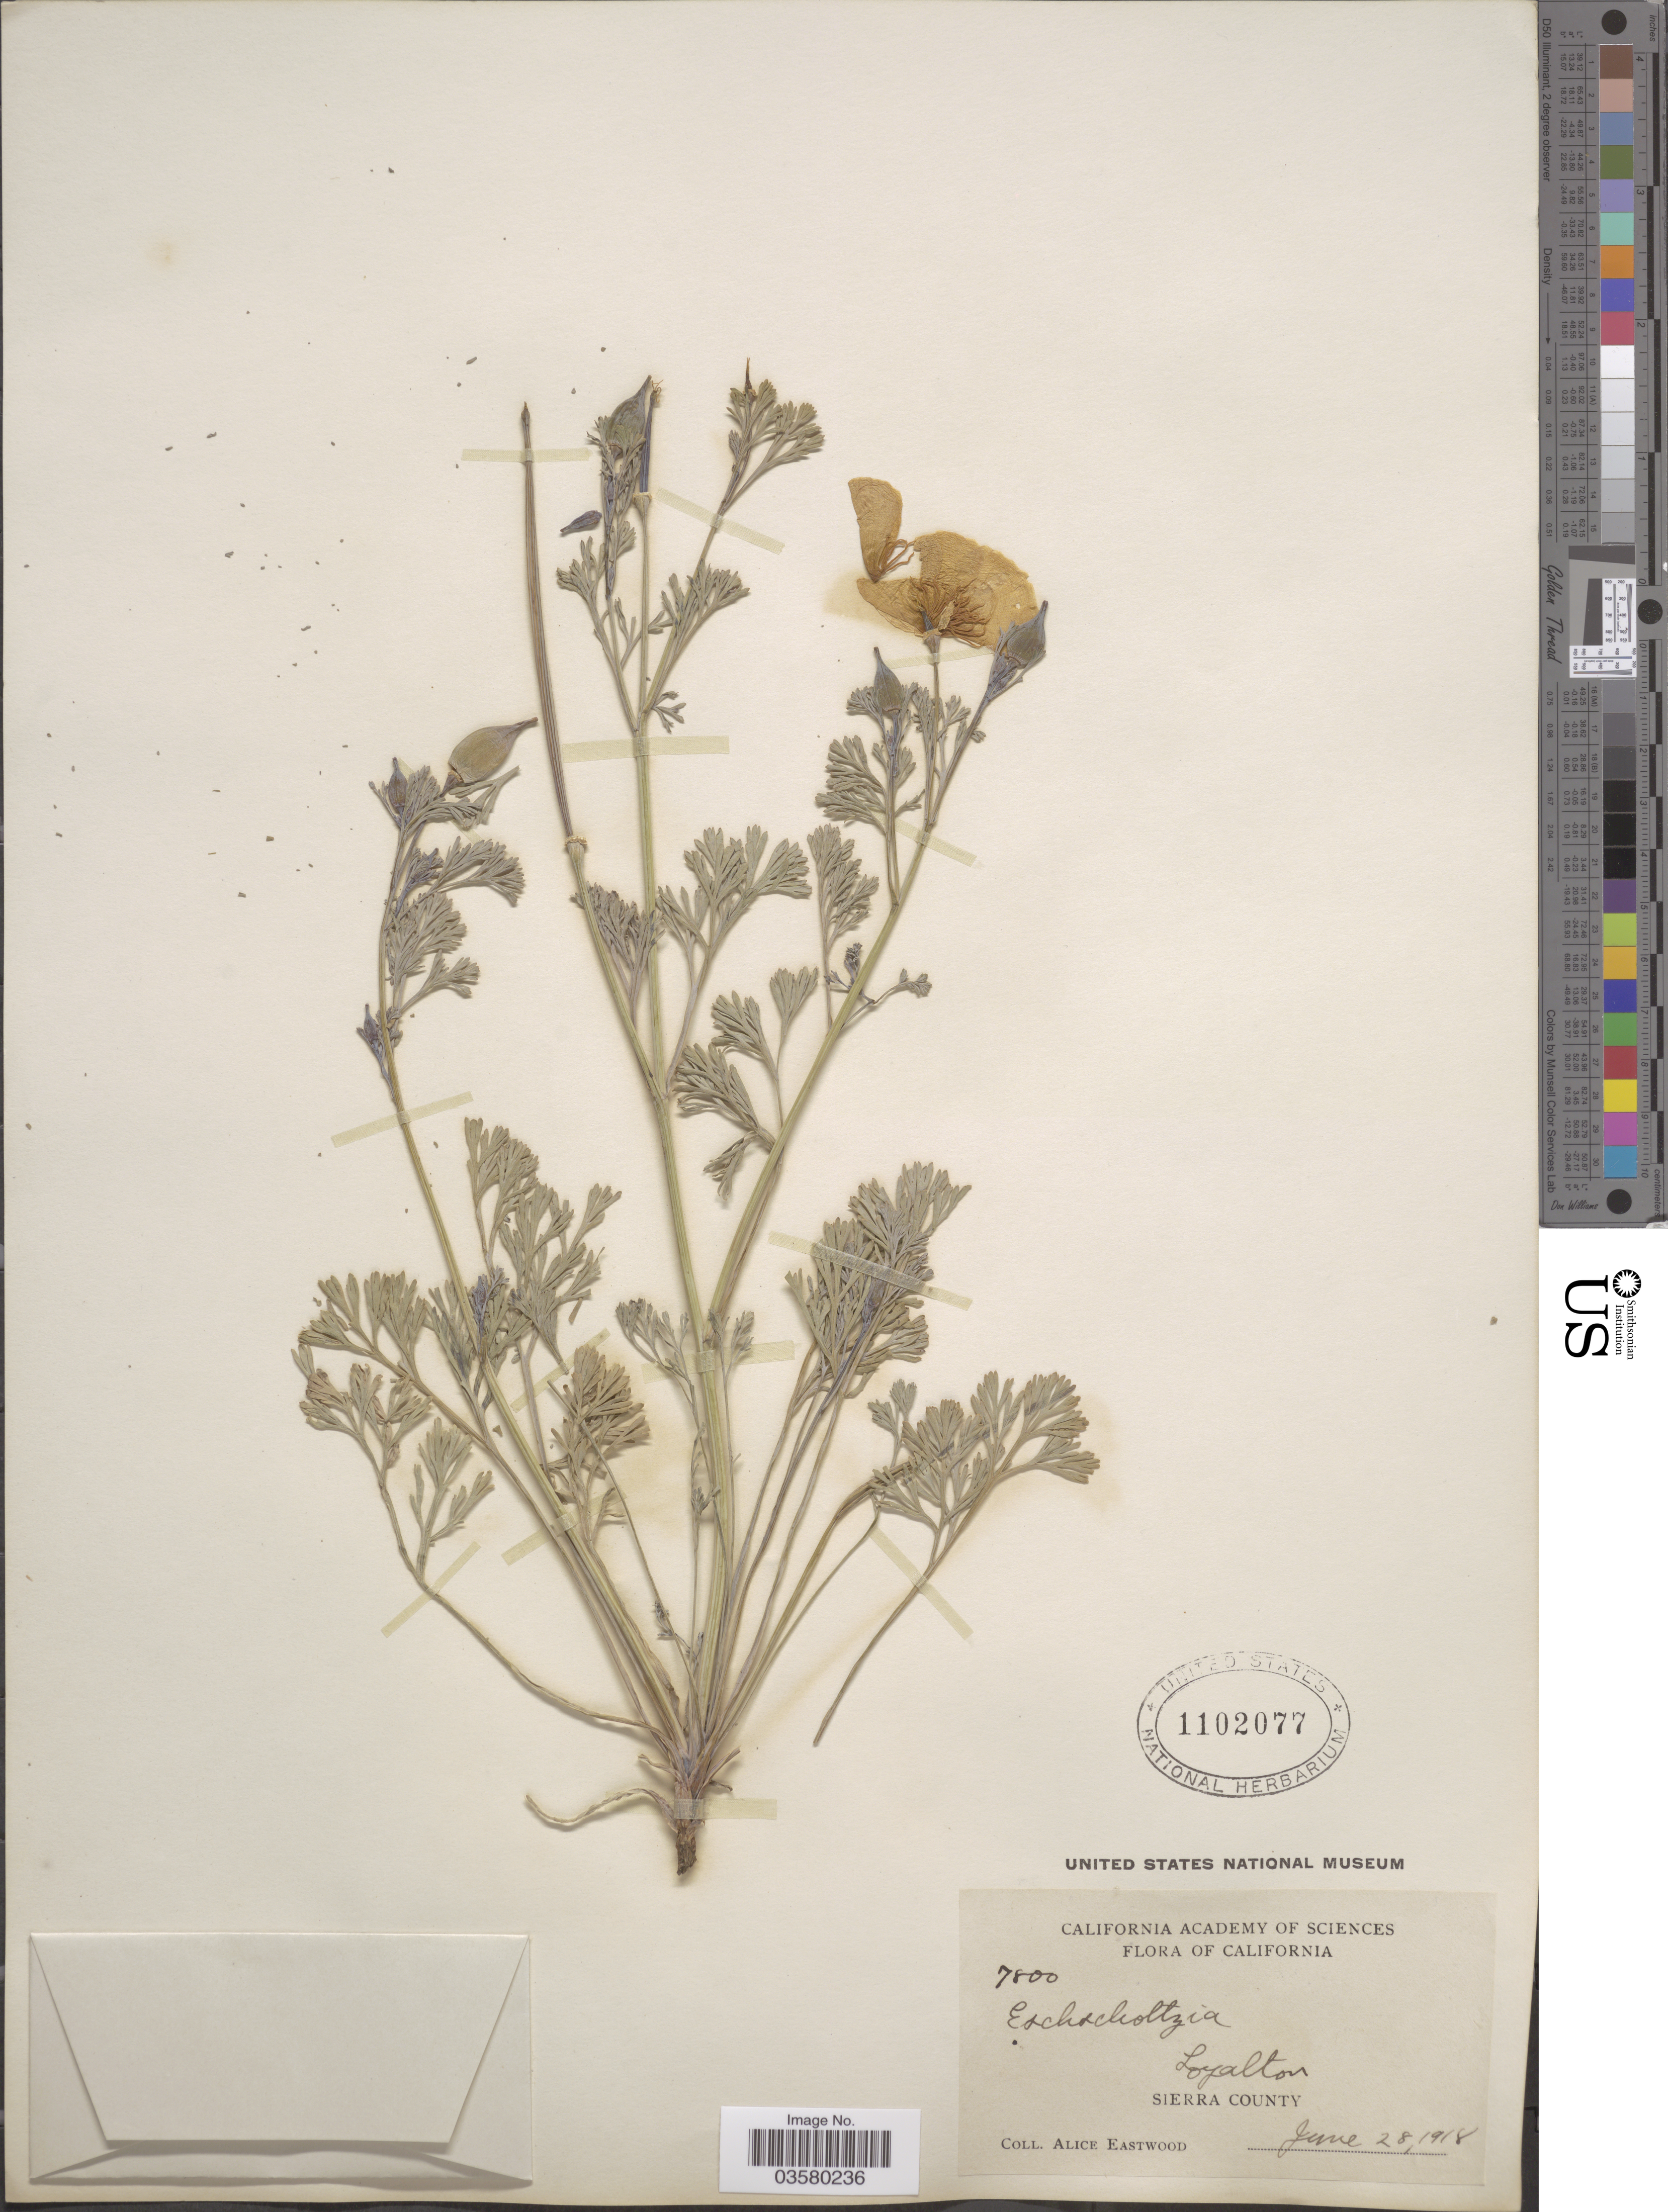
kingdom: Plantae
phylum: Tracheophyta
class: Magnoliopsida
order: Ranunculales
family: Papaveraceae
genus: Eschscholzia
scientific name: Eschscholzia californica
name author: Cham.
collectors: A. Eastwood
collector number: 7800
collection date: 1918-06-28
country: United States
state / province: California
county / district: Sierra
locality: Loyalton. Sierra County.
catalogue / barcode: US 1102077